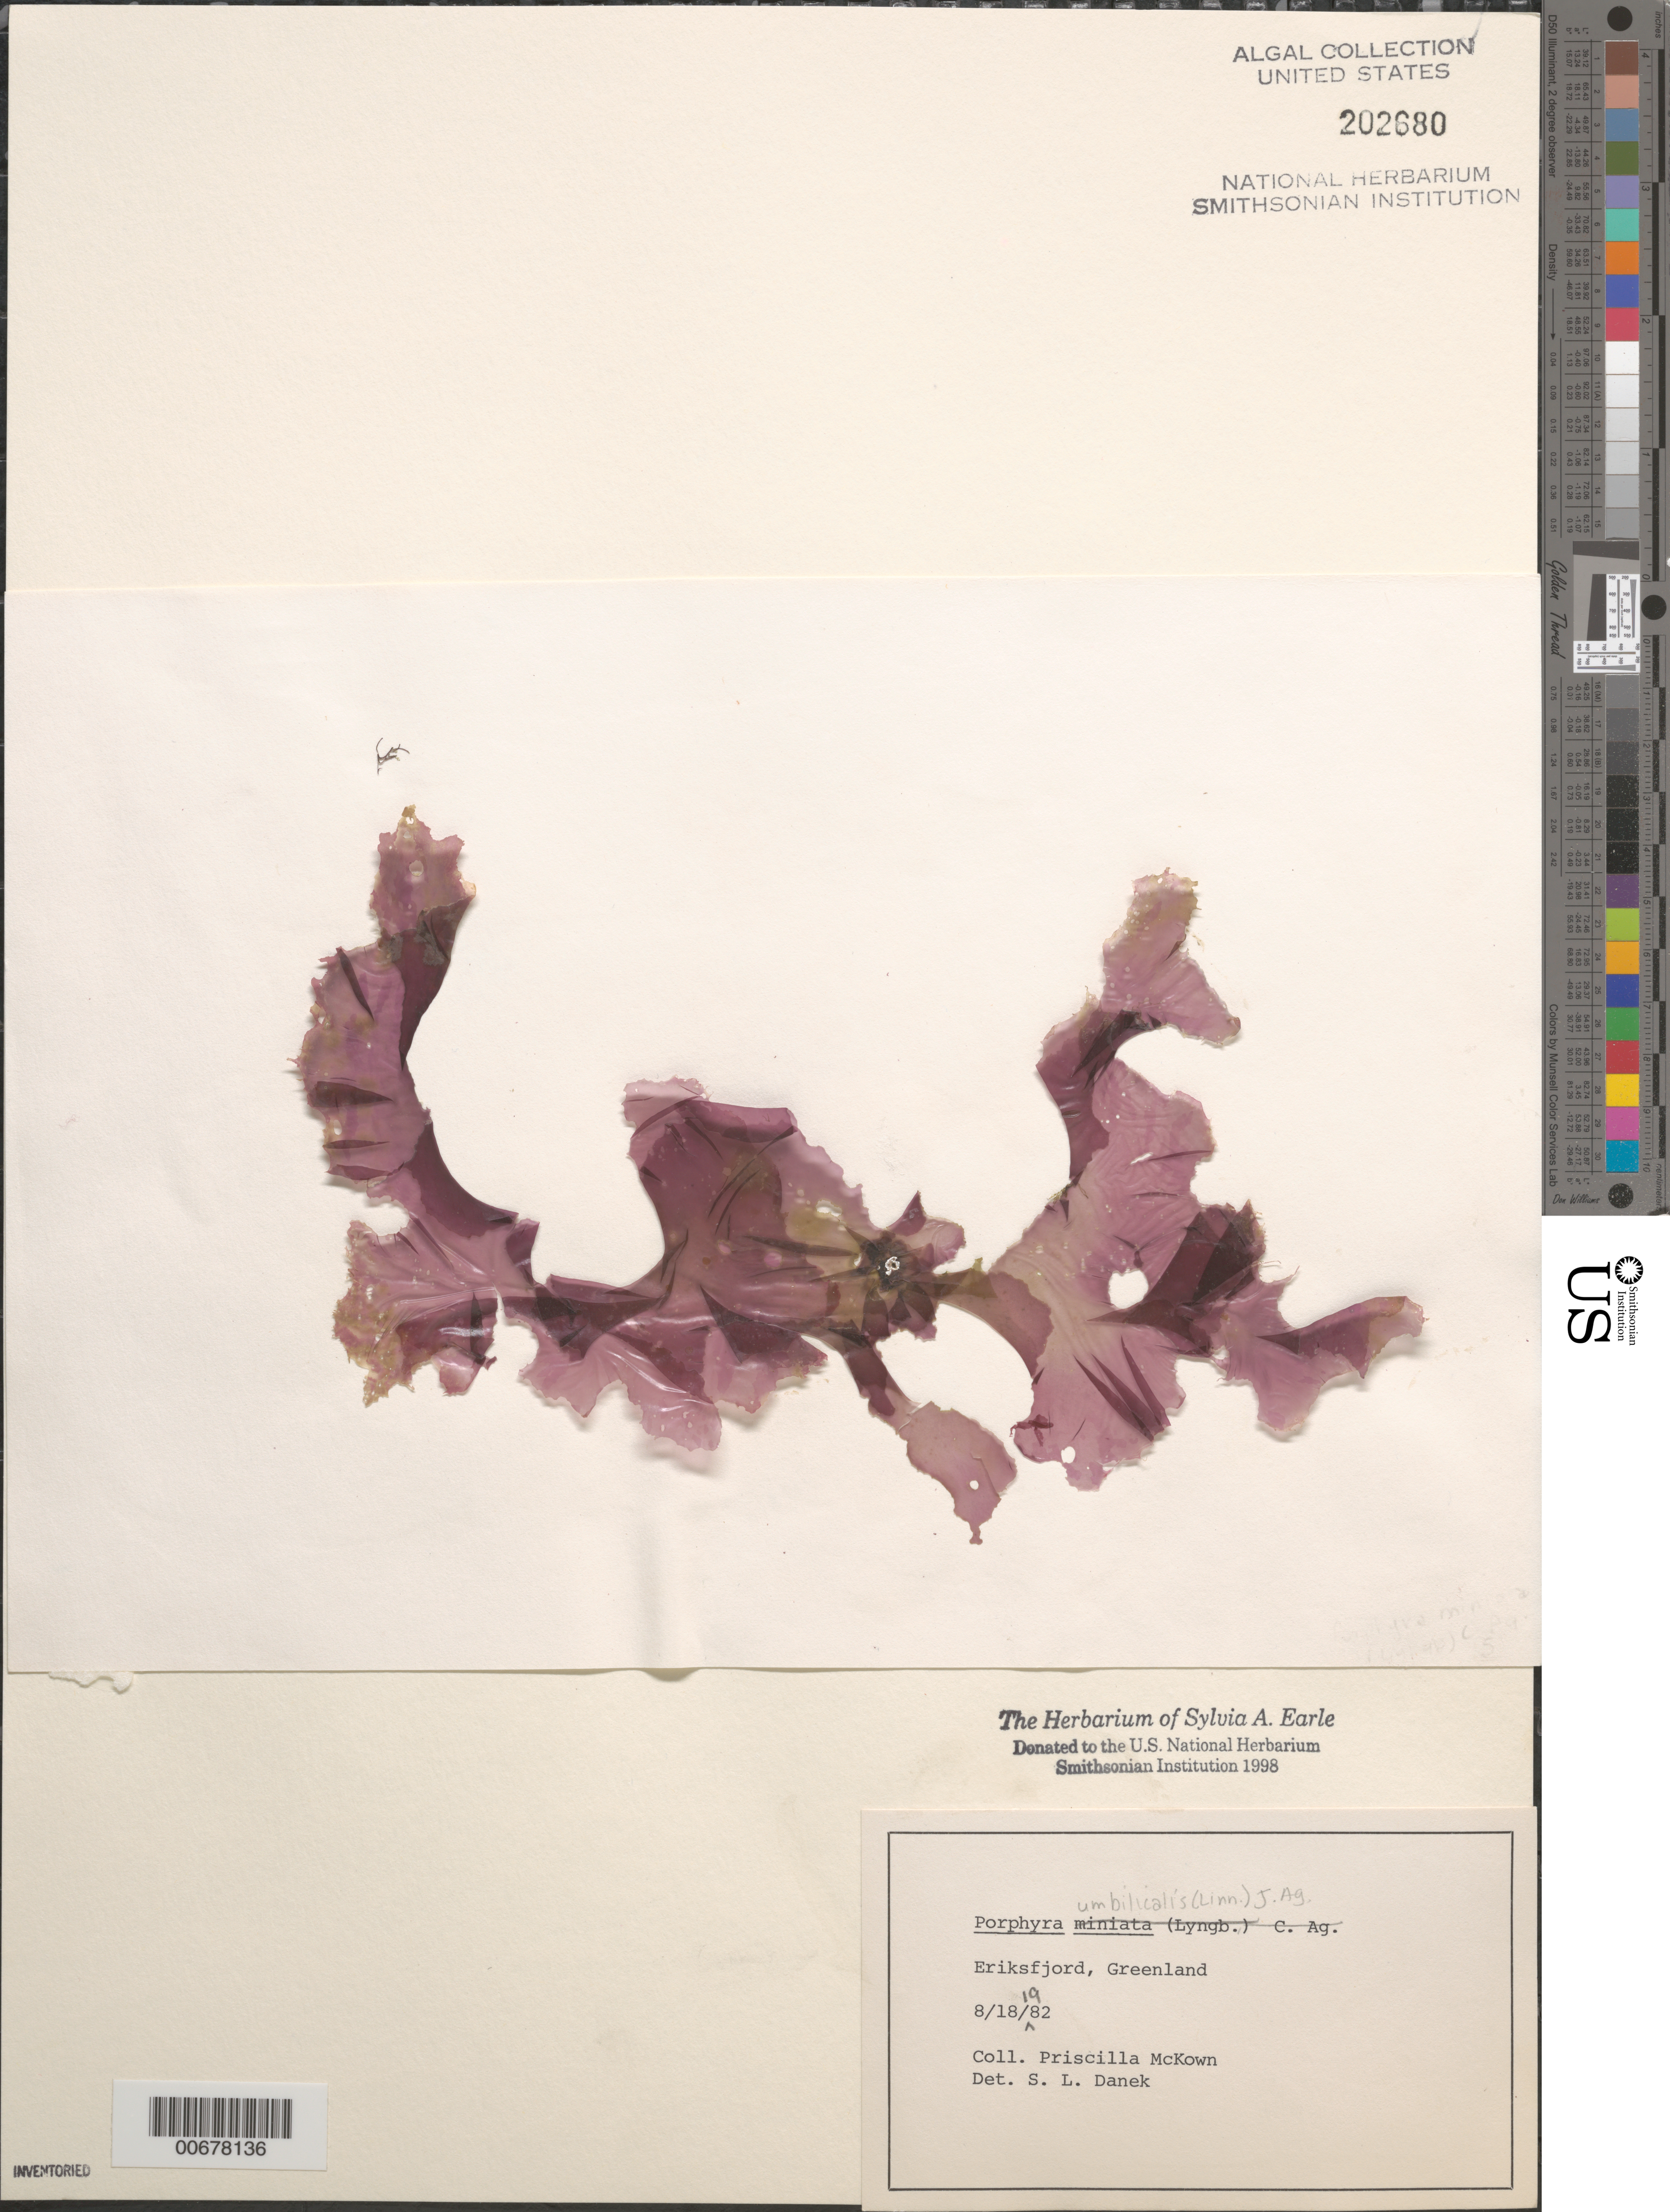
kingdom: Plantae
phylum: Rhodophyta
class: Bangiophyceae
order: Bangiales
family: Bangiaceae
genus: Porphyra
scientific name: Porphyra umbilicalis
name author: Kütz.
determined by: Danek, S. L.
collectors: P. McKown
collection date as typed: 18 Aug 1982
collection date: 1982-08-18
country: Greenland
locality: Eriksfjord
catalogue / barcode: US 202680